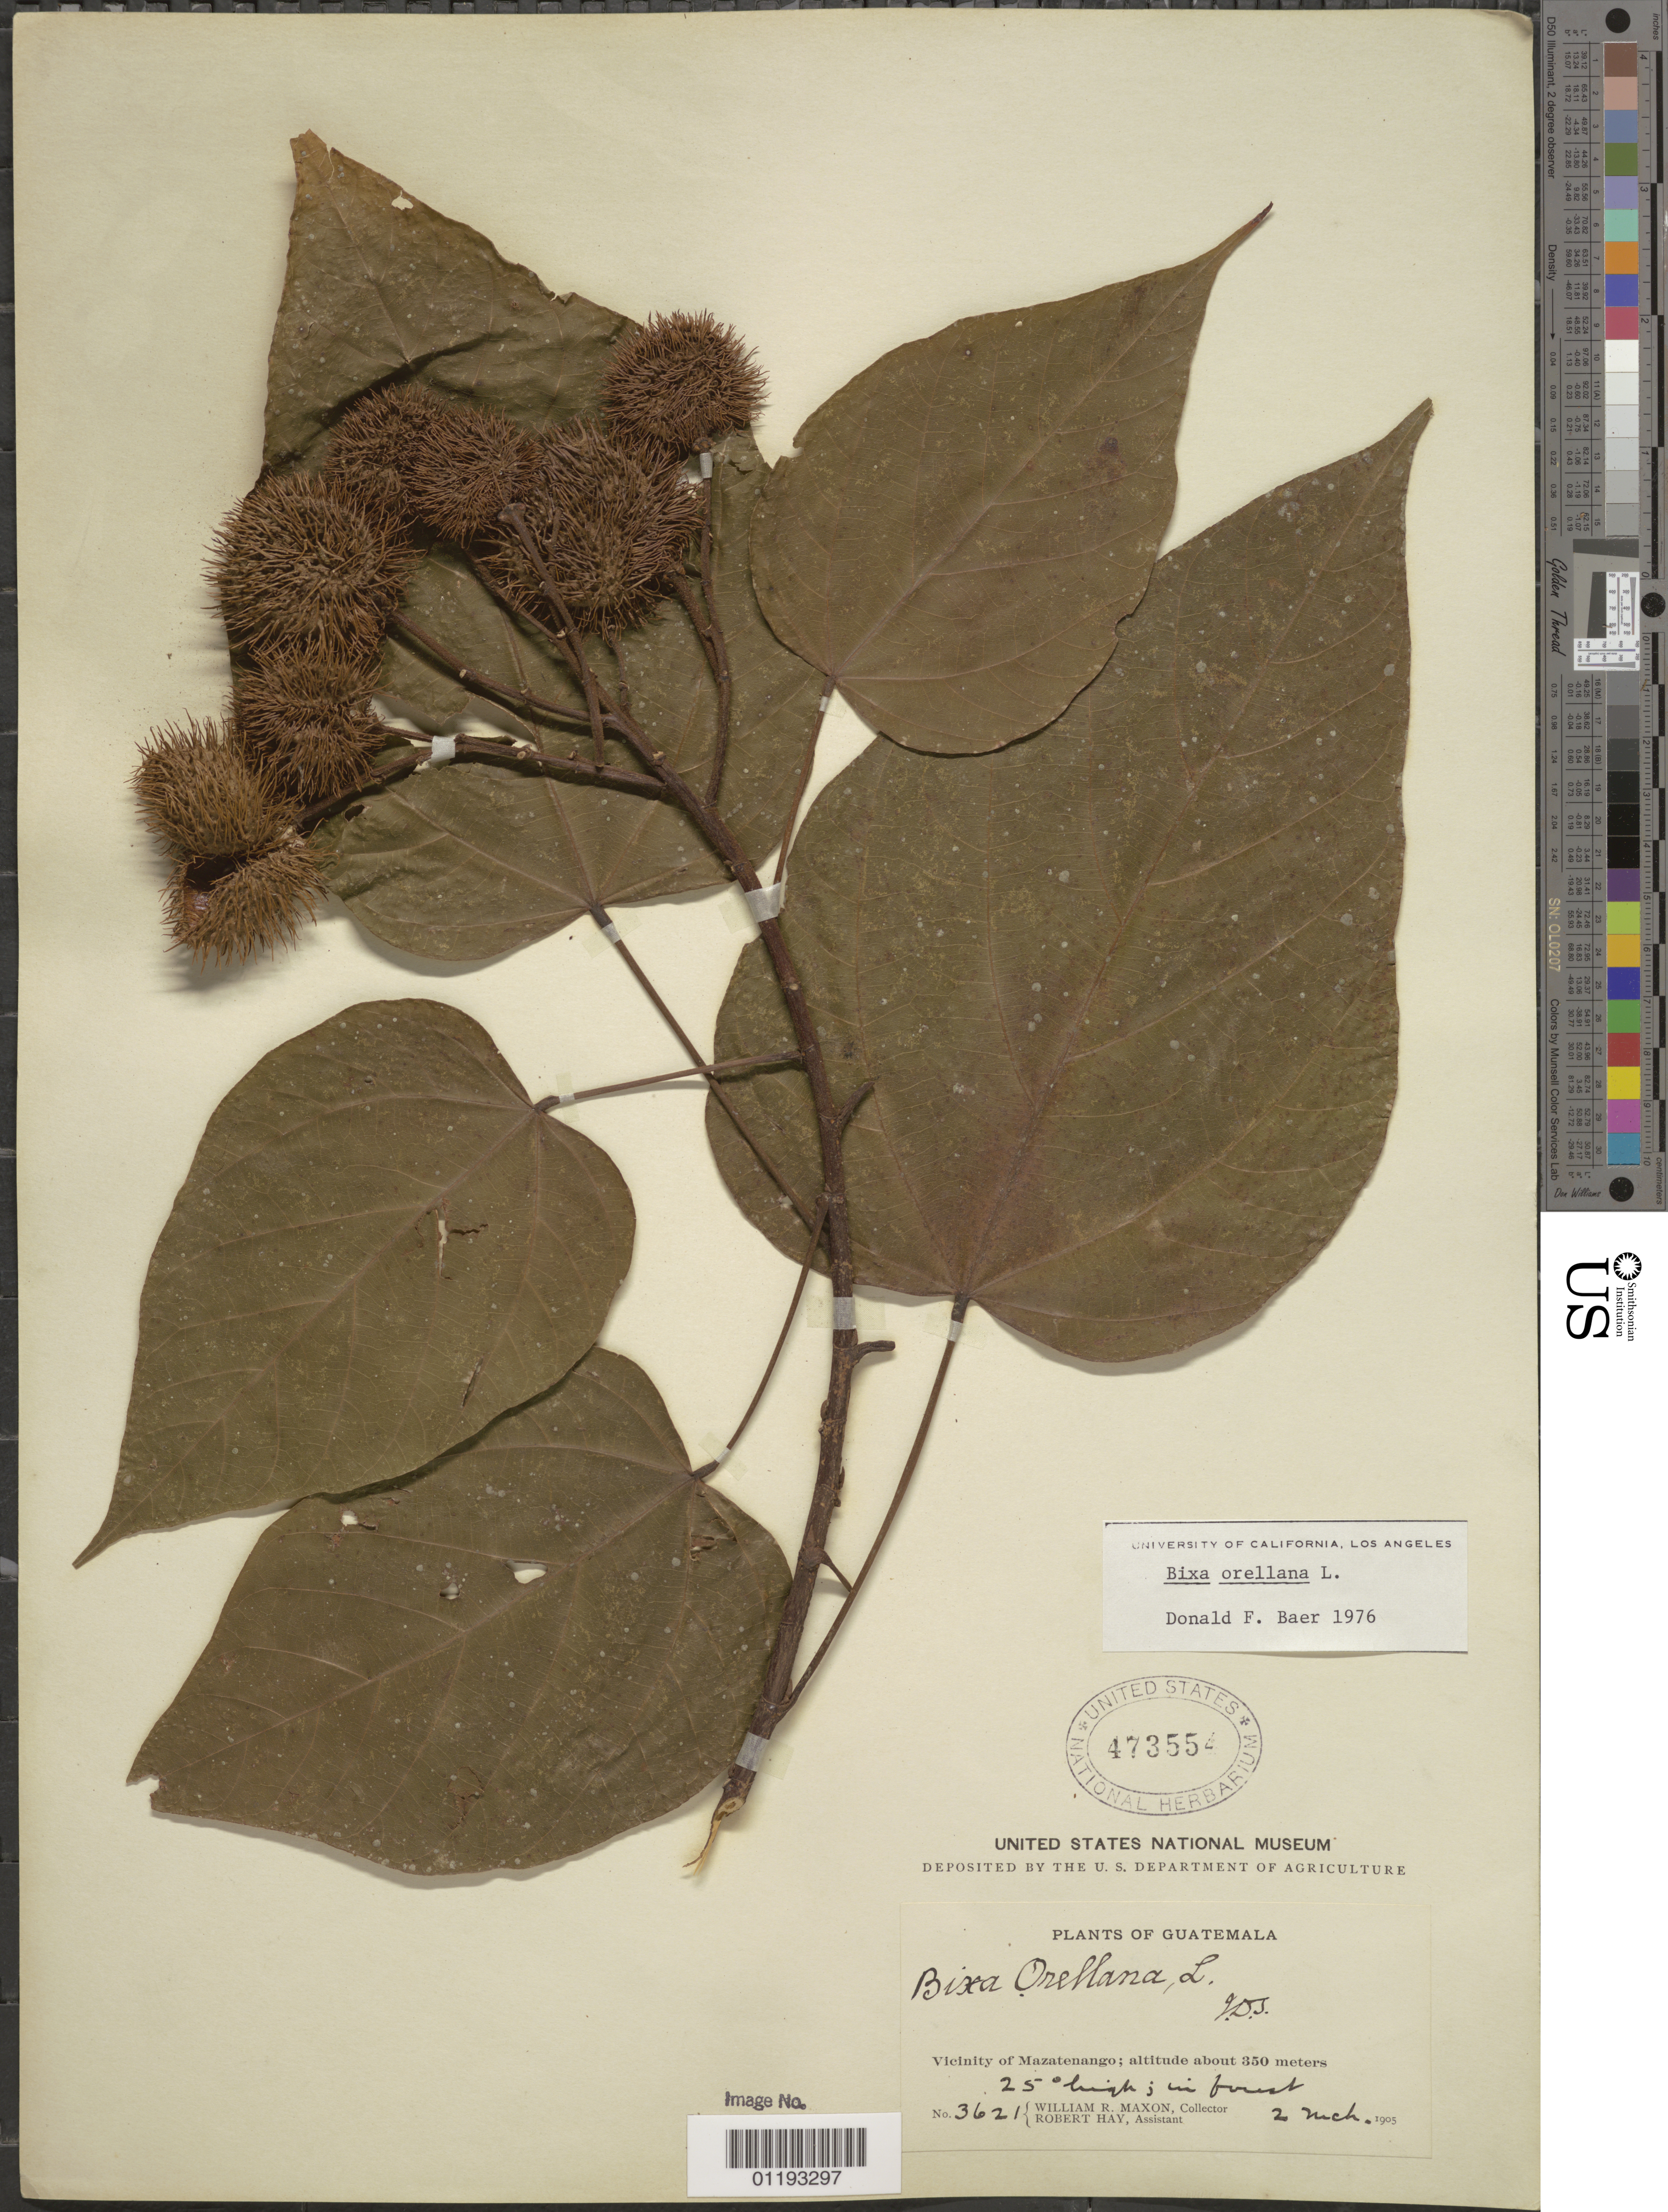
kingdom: Plantae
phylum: Tracheophyta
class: Magnoliopsida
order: Malvales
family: Bixaceae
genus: Bixa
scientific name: Bixa orellana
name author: L.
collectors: W. R. Maxon & R. H. Hay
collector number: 3621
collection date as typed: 02 Mar 1905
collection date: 1905-03-02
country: Guatemala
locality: Vicinity of Mazatenango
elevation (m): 350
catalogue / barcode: US 473554